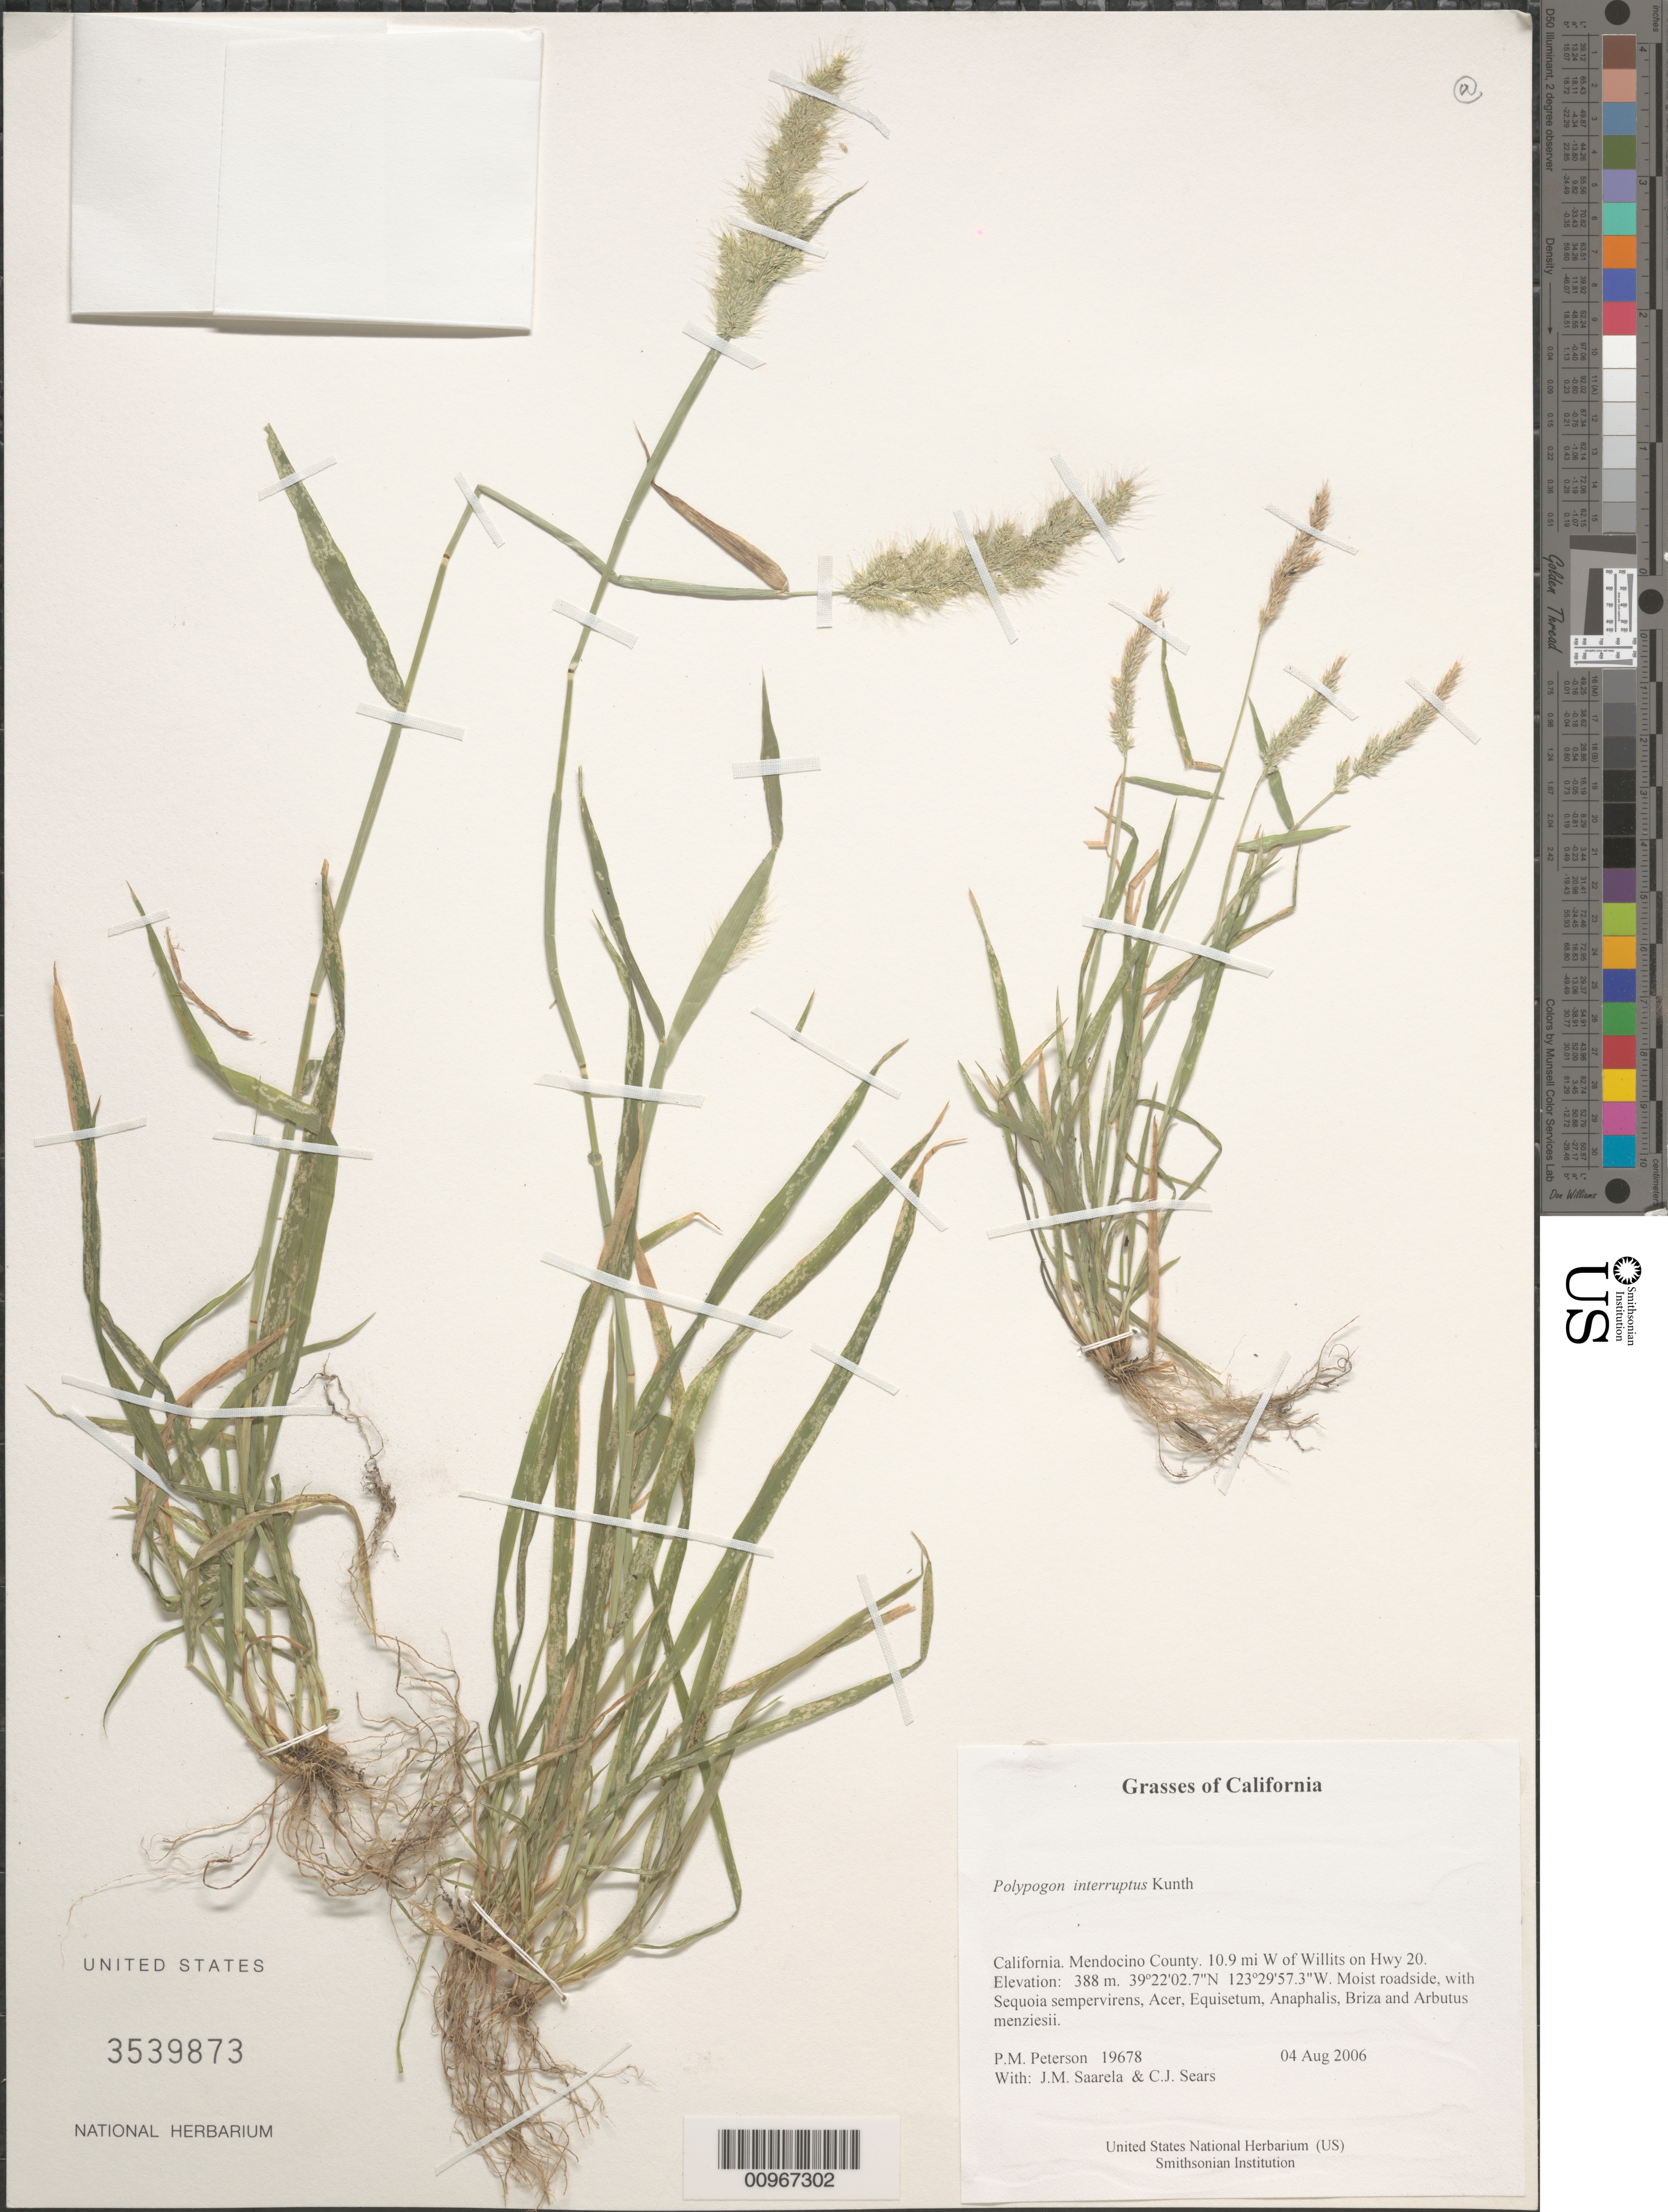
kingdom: Plantae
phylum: Tracheophyta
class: Liliopsida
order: Poales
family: Poaceae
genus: Polypogon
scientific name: Polypogon interruptus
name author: Kunth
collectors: P. M. Peterson, J. Saarela & C. Sears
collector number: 19678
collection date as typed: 04 Aug 2006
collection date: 2006-08-04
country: United States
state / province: California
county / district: Mendocino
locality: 10.9 mi W of Willits on Hwy 20.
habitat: Moist roadside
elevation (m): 388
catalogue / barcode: US 3539873